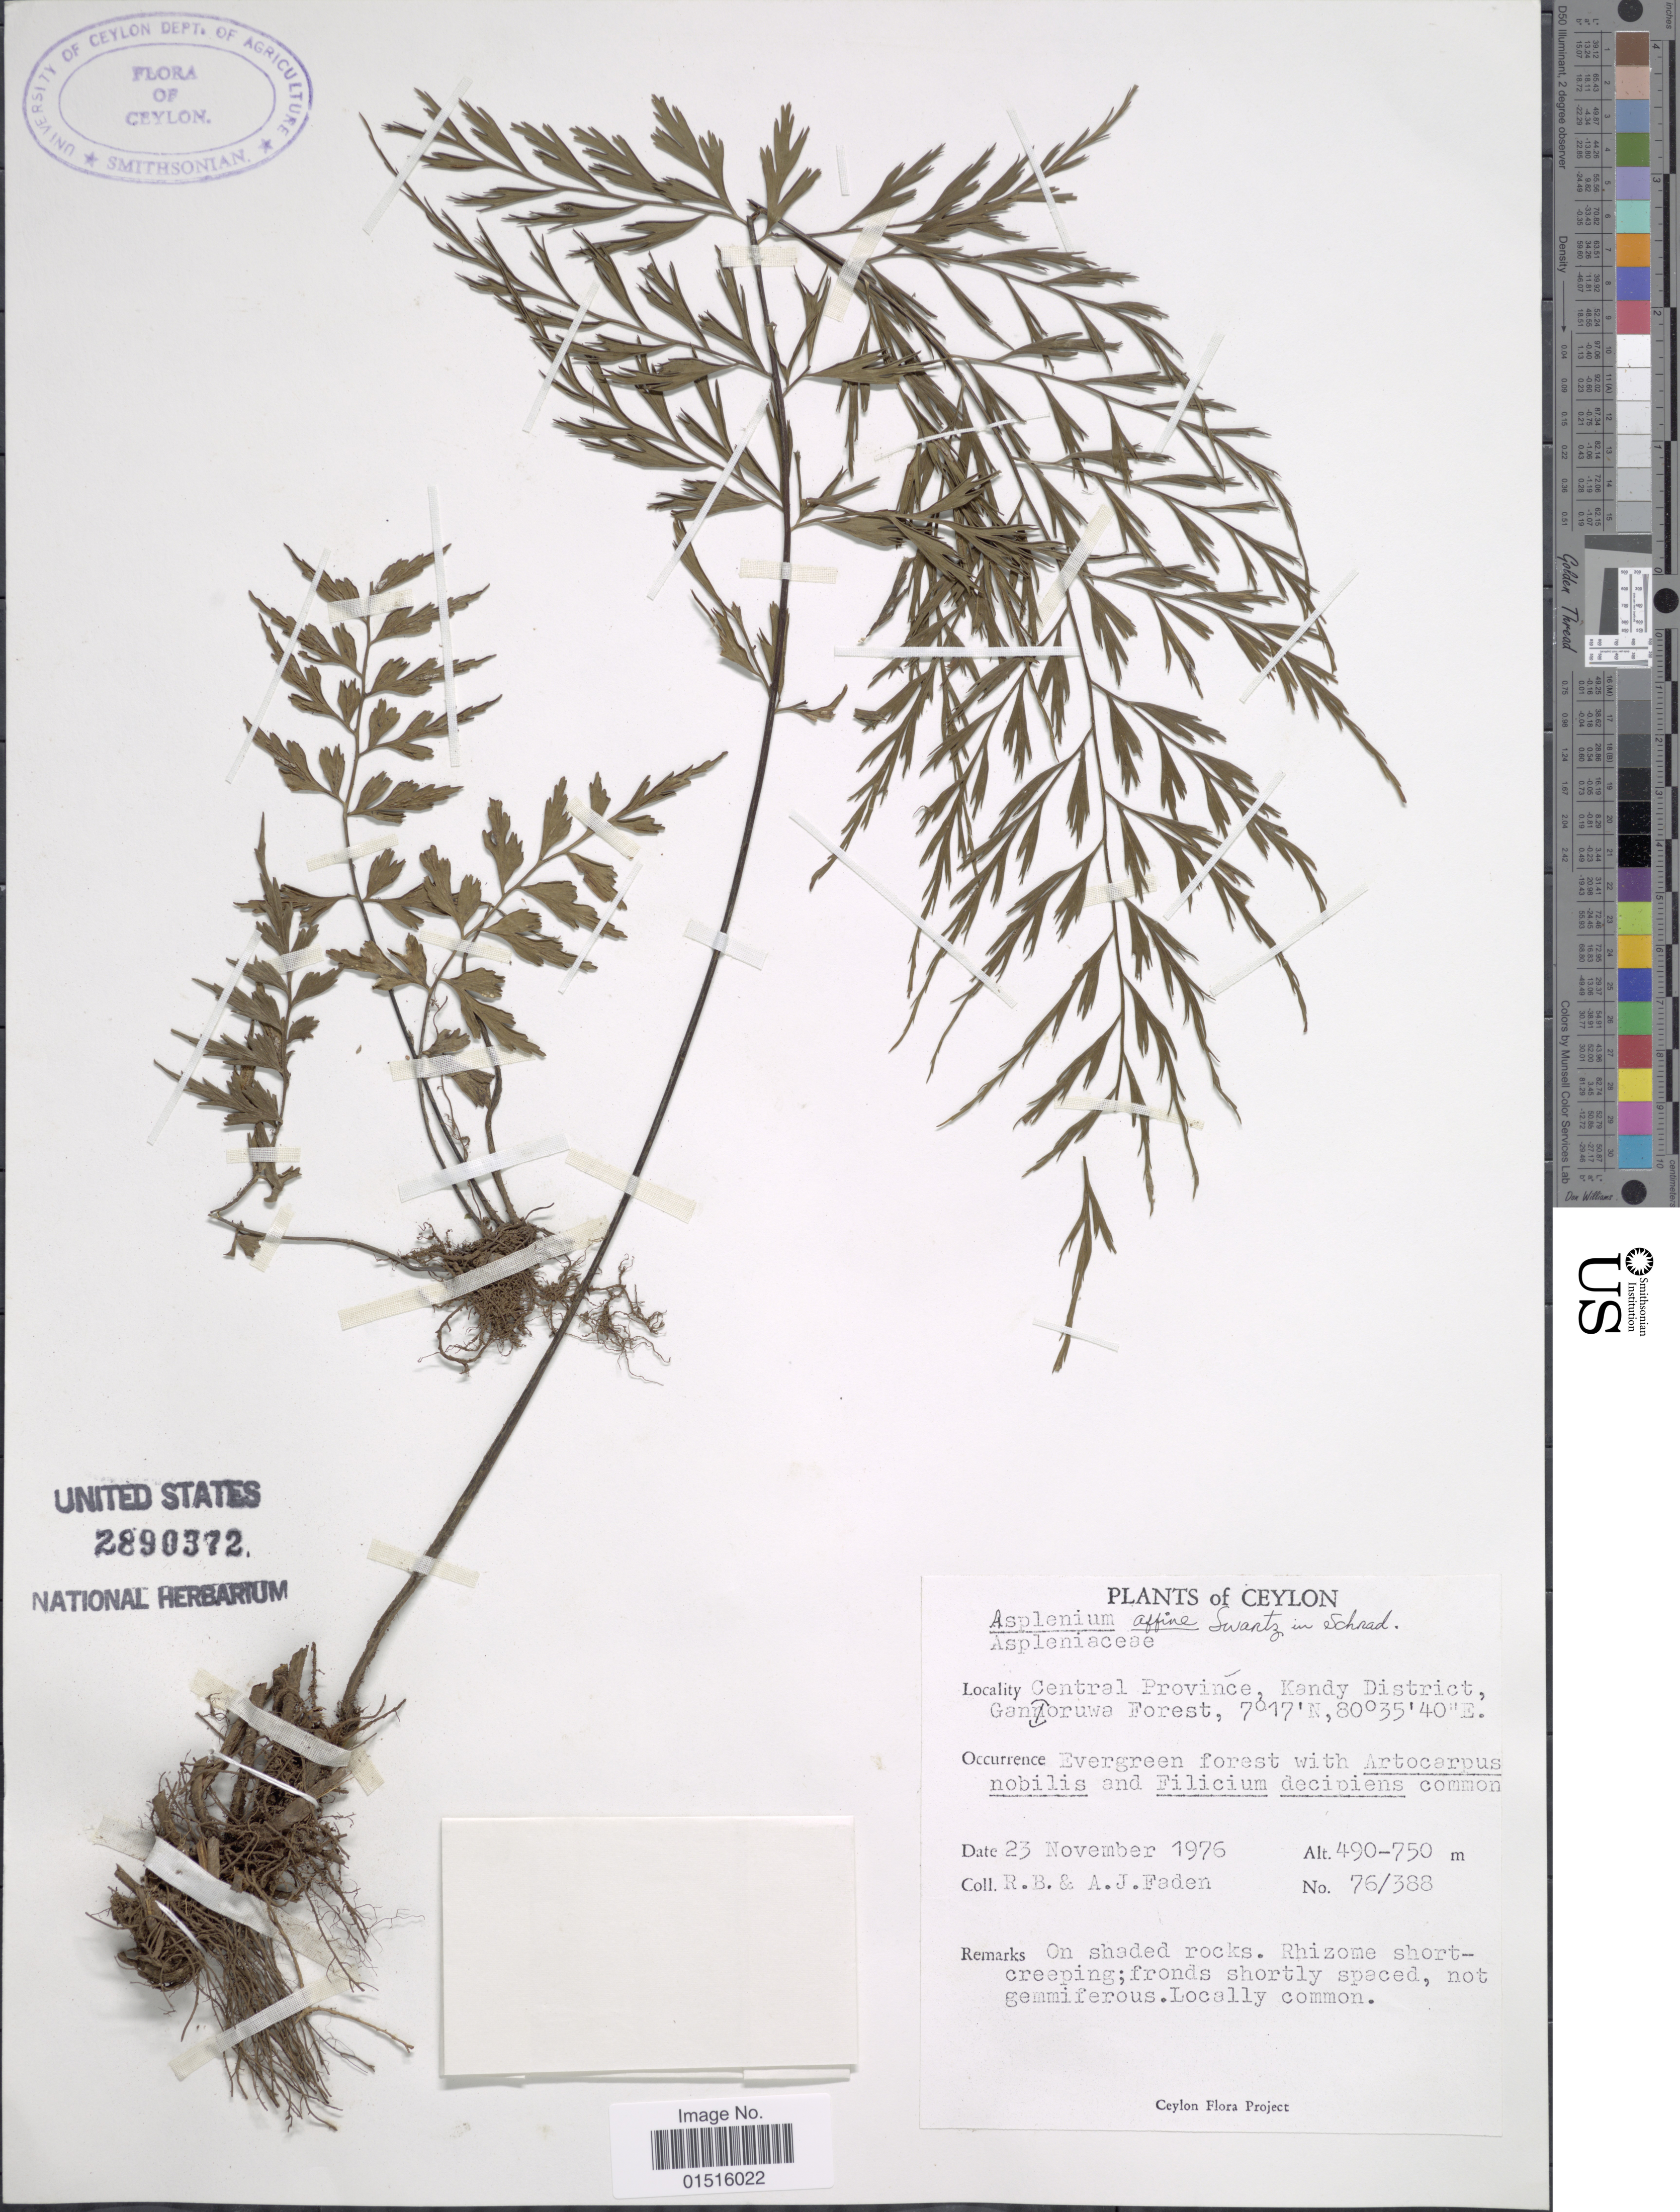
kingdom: Plantae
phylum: Tracheophyta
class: Polypodiopsida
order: Polypodiales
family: Aspleniaceae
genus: Asplenium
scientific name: Asplenium sp.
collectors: R. B. Faden & A. J. Faden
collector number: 76/388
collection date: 1976-11-23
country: Sri Lanka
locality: Central Province, Kandy District, Ganiruwa [interpreted] Forest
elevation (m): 490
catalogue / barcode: US 2890372